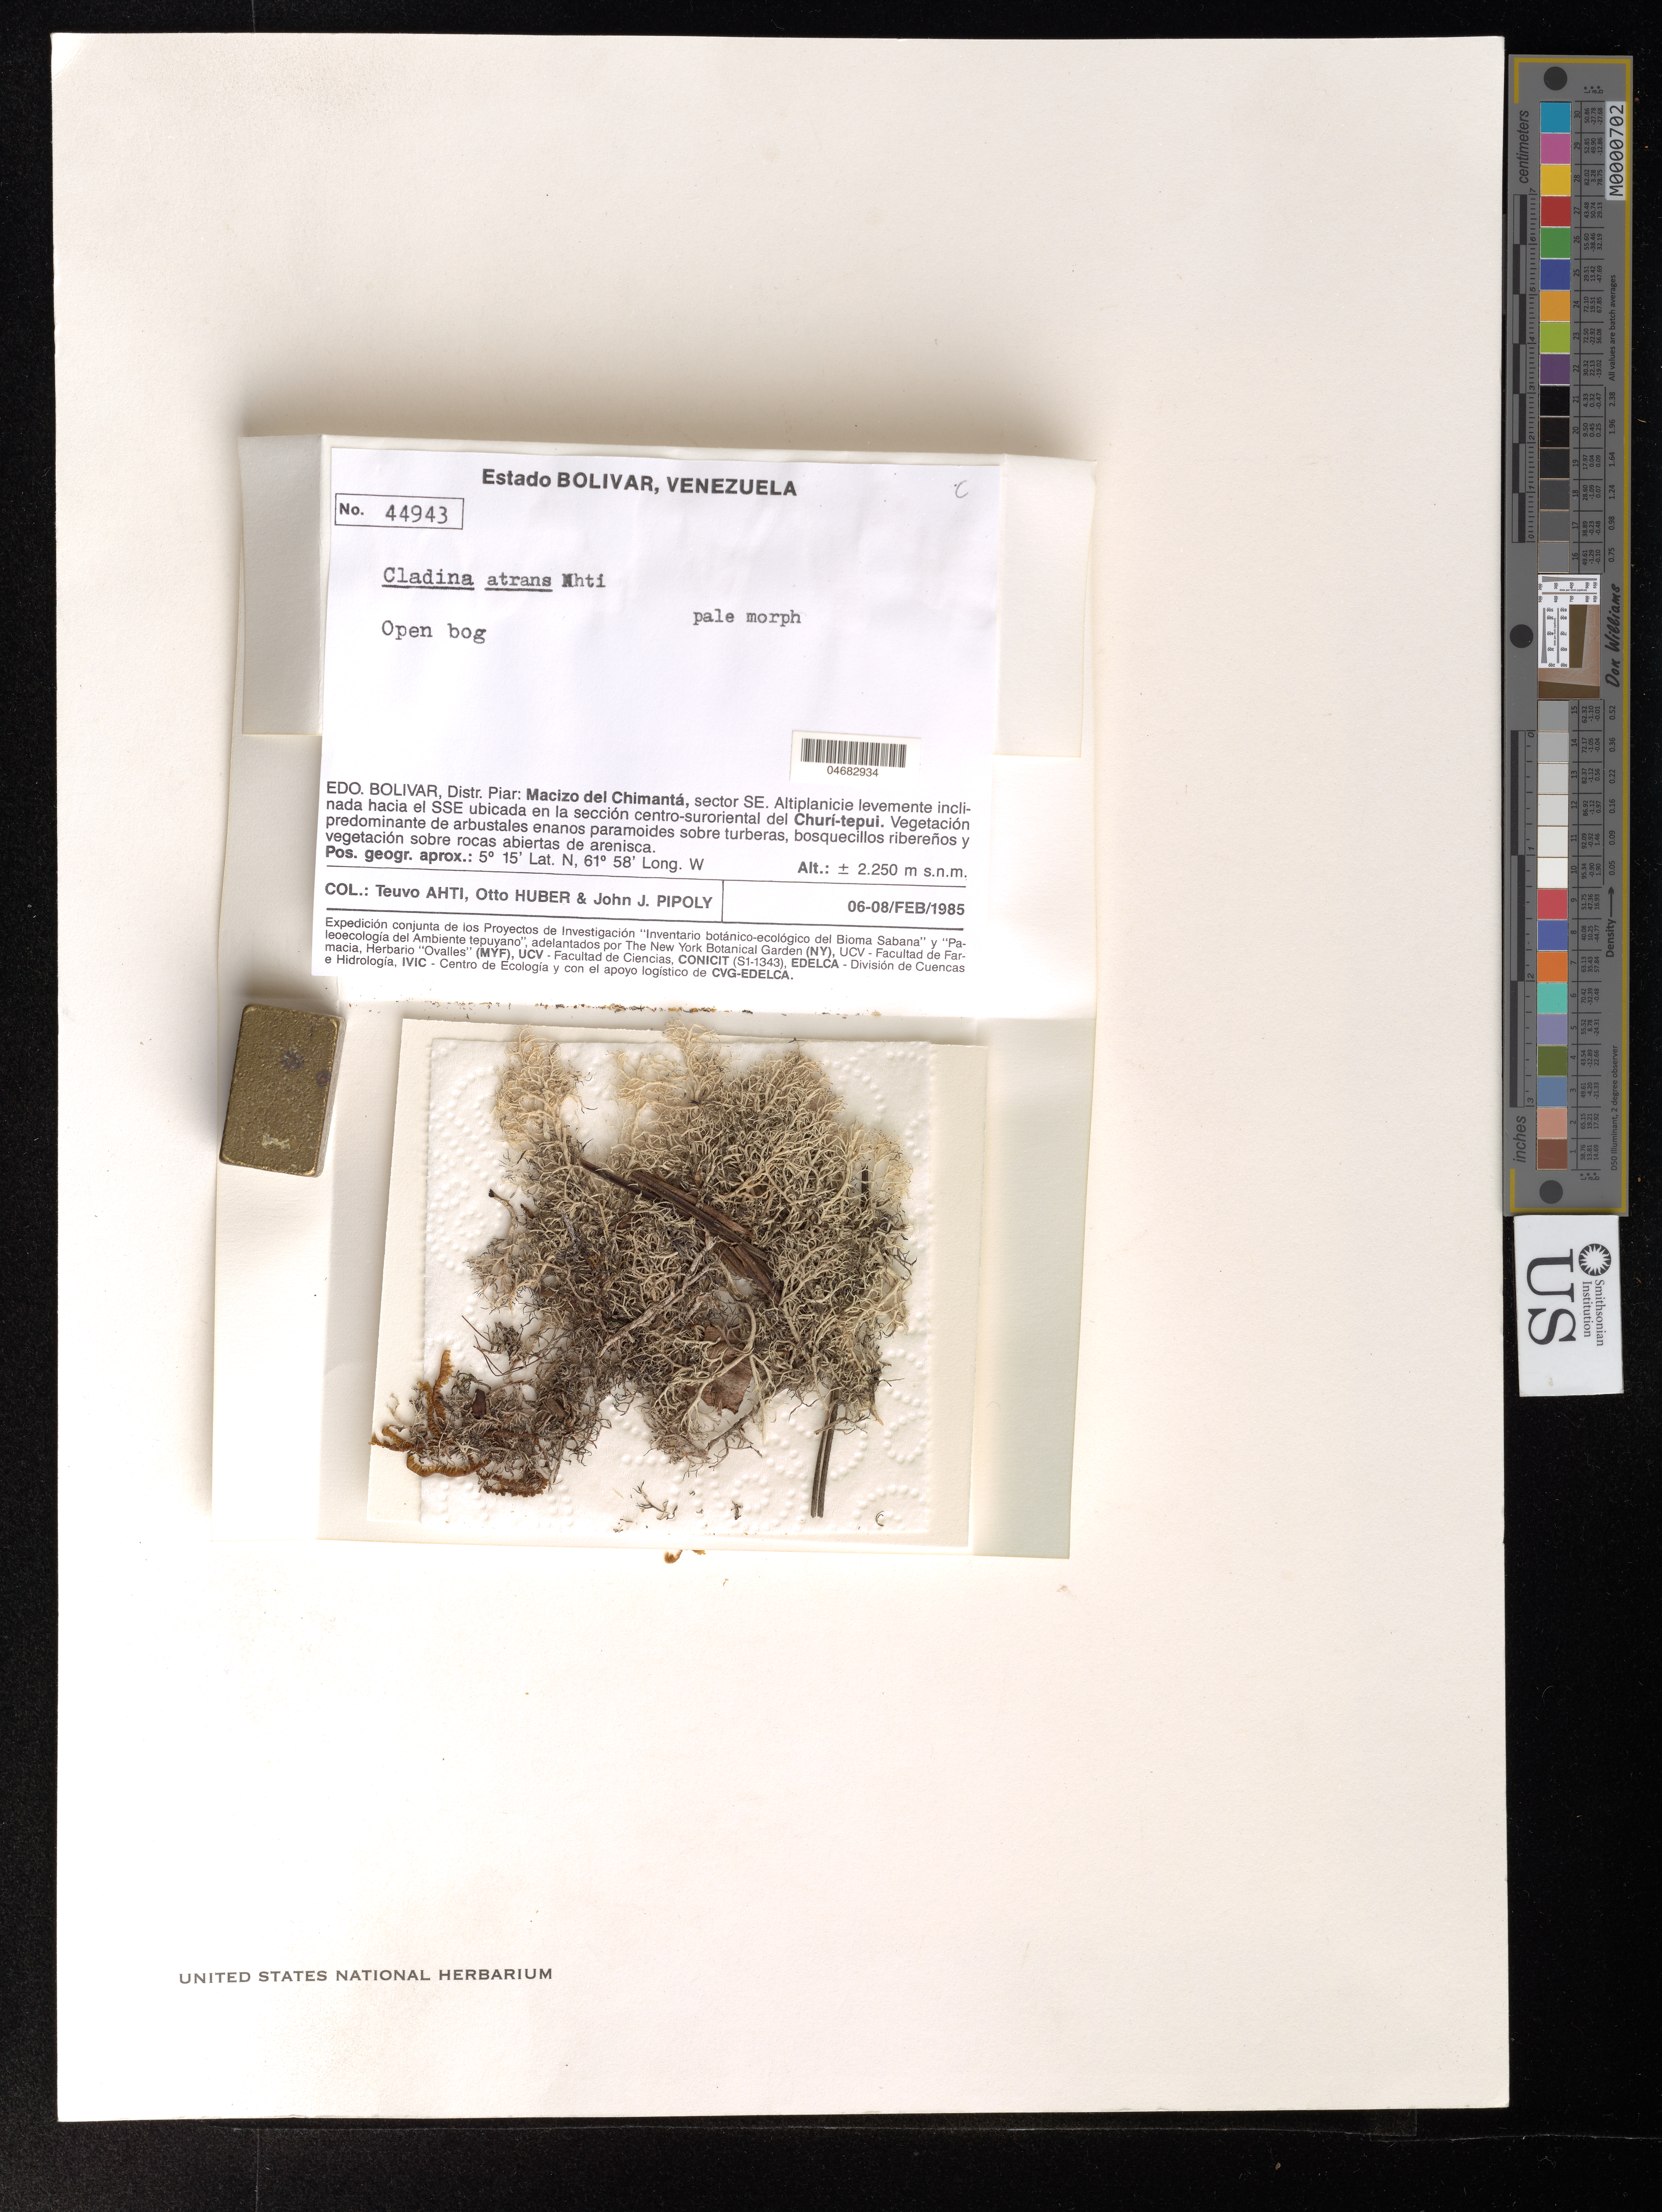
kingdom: Fungi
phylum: Ascomycota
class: Lecanoromycetes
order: Lecanorales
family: Cladoniaceae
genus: Cladina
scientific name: Cladina atrans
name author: Ahti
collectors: T. T. Ahti, O. Huber & J. Pipoly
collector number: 44943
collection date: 1985-02-06/1985-02-08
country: Venezuela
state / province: Bolívar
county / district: Piar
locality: Macizo del Chimanta, Sector SE. Altiplanicie levemente inclinada hacia el SSE ubicada en la seccion centro-suroriental del Churi-tepui.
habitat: Open bog. Vegetación predominante de arbustales enanos paramoides sobre turberas, bosquecillos ribereños y vegetación sobre rocas abiertas de arenisca.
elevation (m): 2250